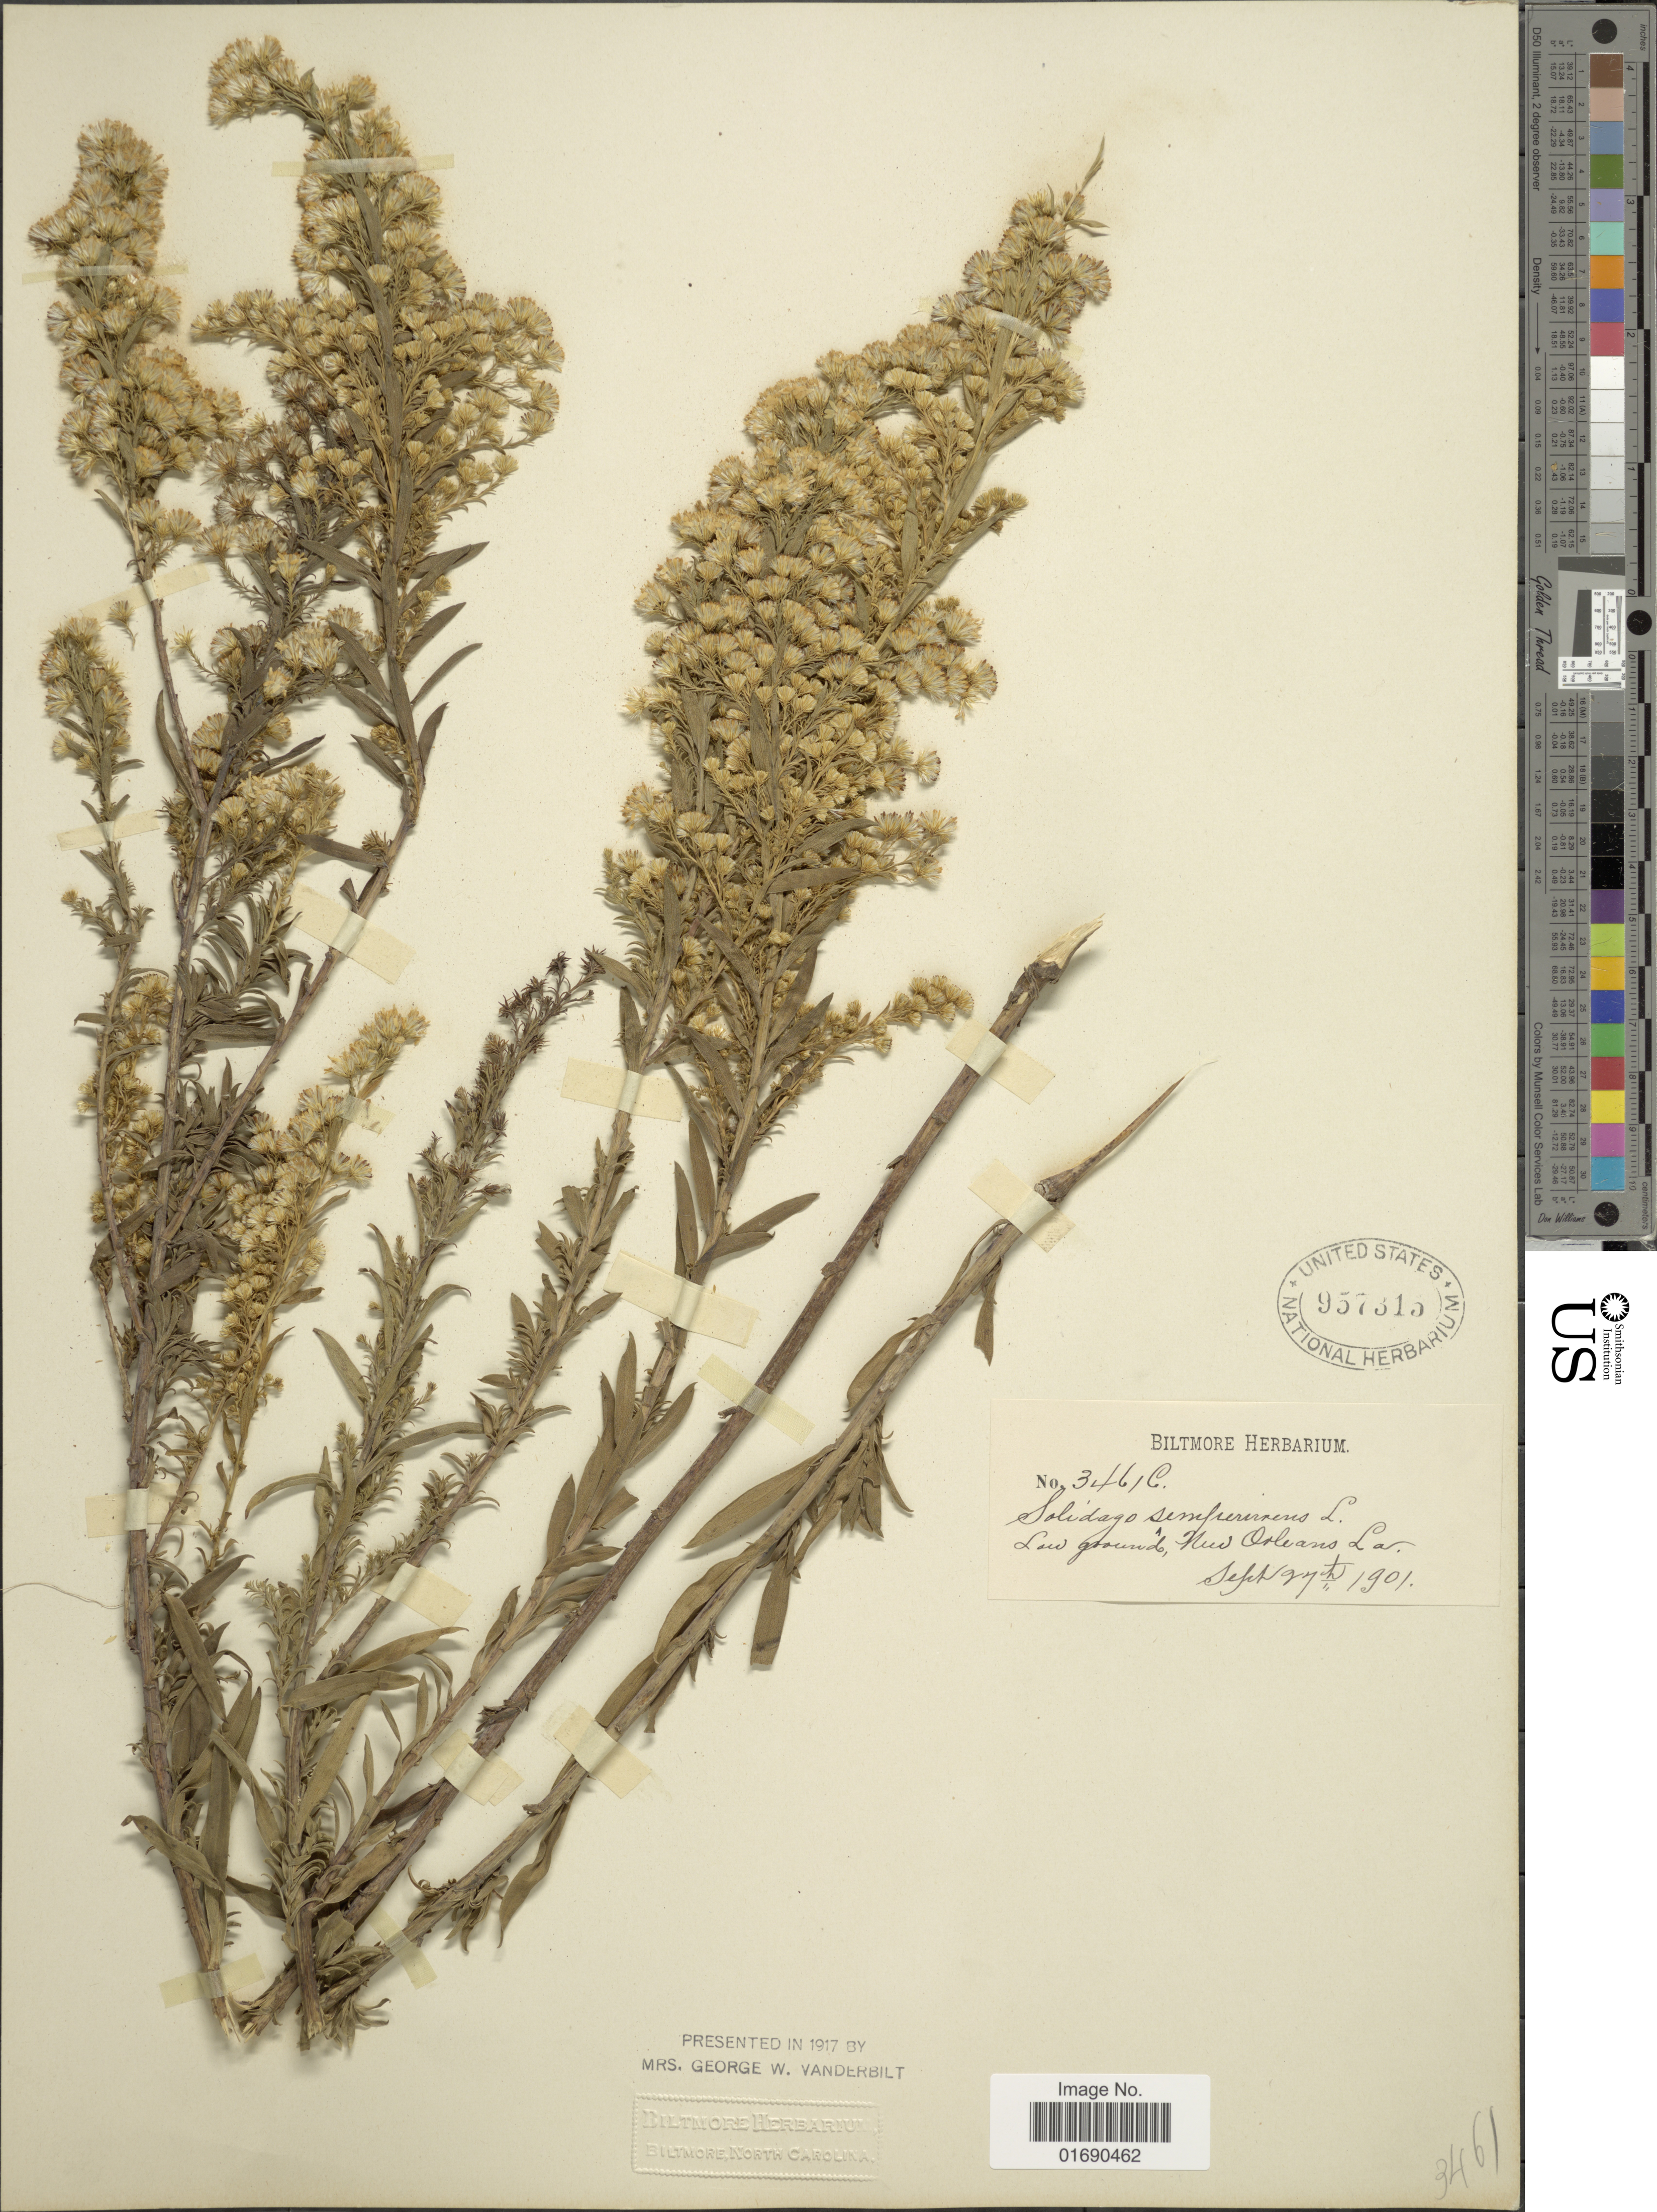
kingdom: Plantae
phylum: Tracheophyta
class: Magnoliopsida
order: Asterales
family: Asteraceae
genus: Solidago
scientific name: Solidago sempervirens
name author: L.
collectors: ex herb. Biltmore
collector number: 3461C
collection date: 1901-09-27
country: United States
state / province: Louisiana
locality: Low ground, New Orleans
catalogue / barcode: US 957315